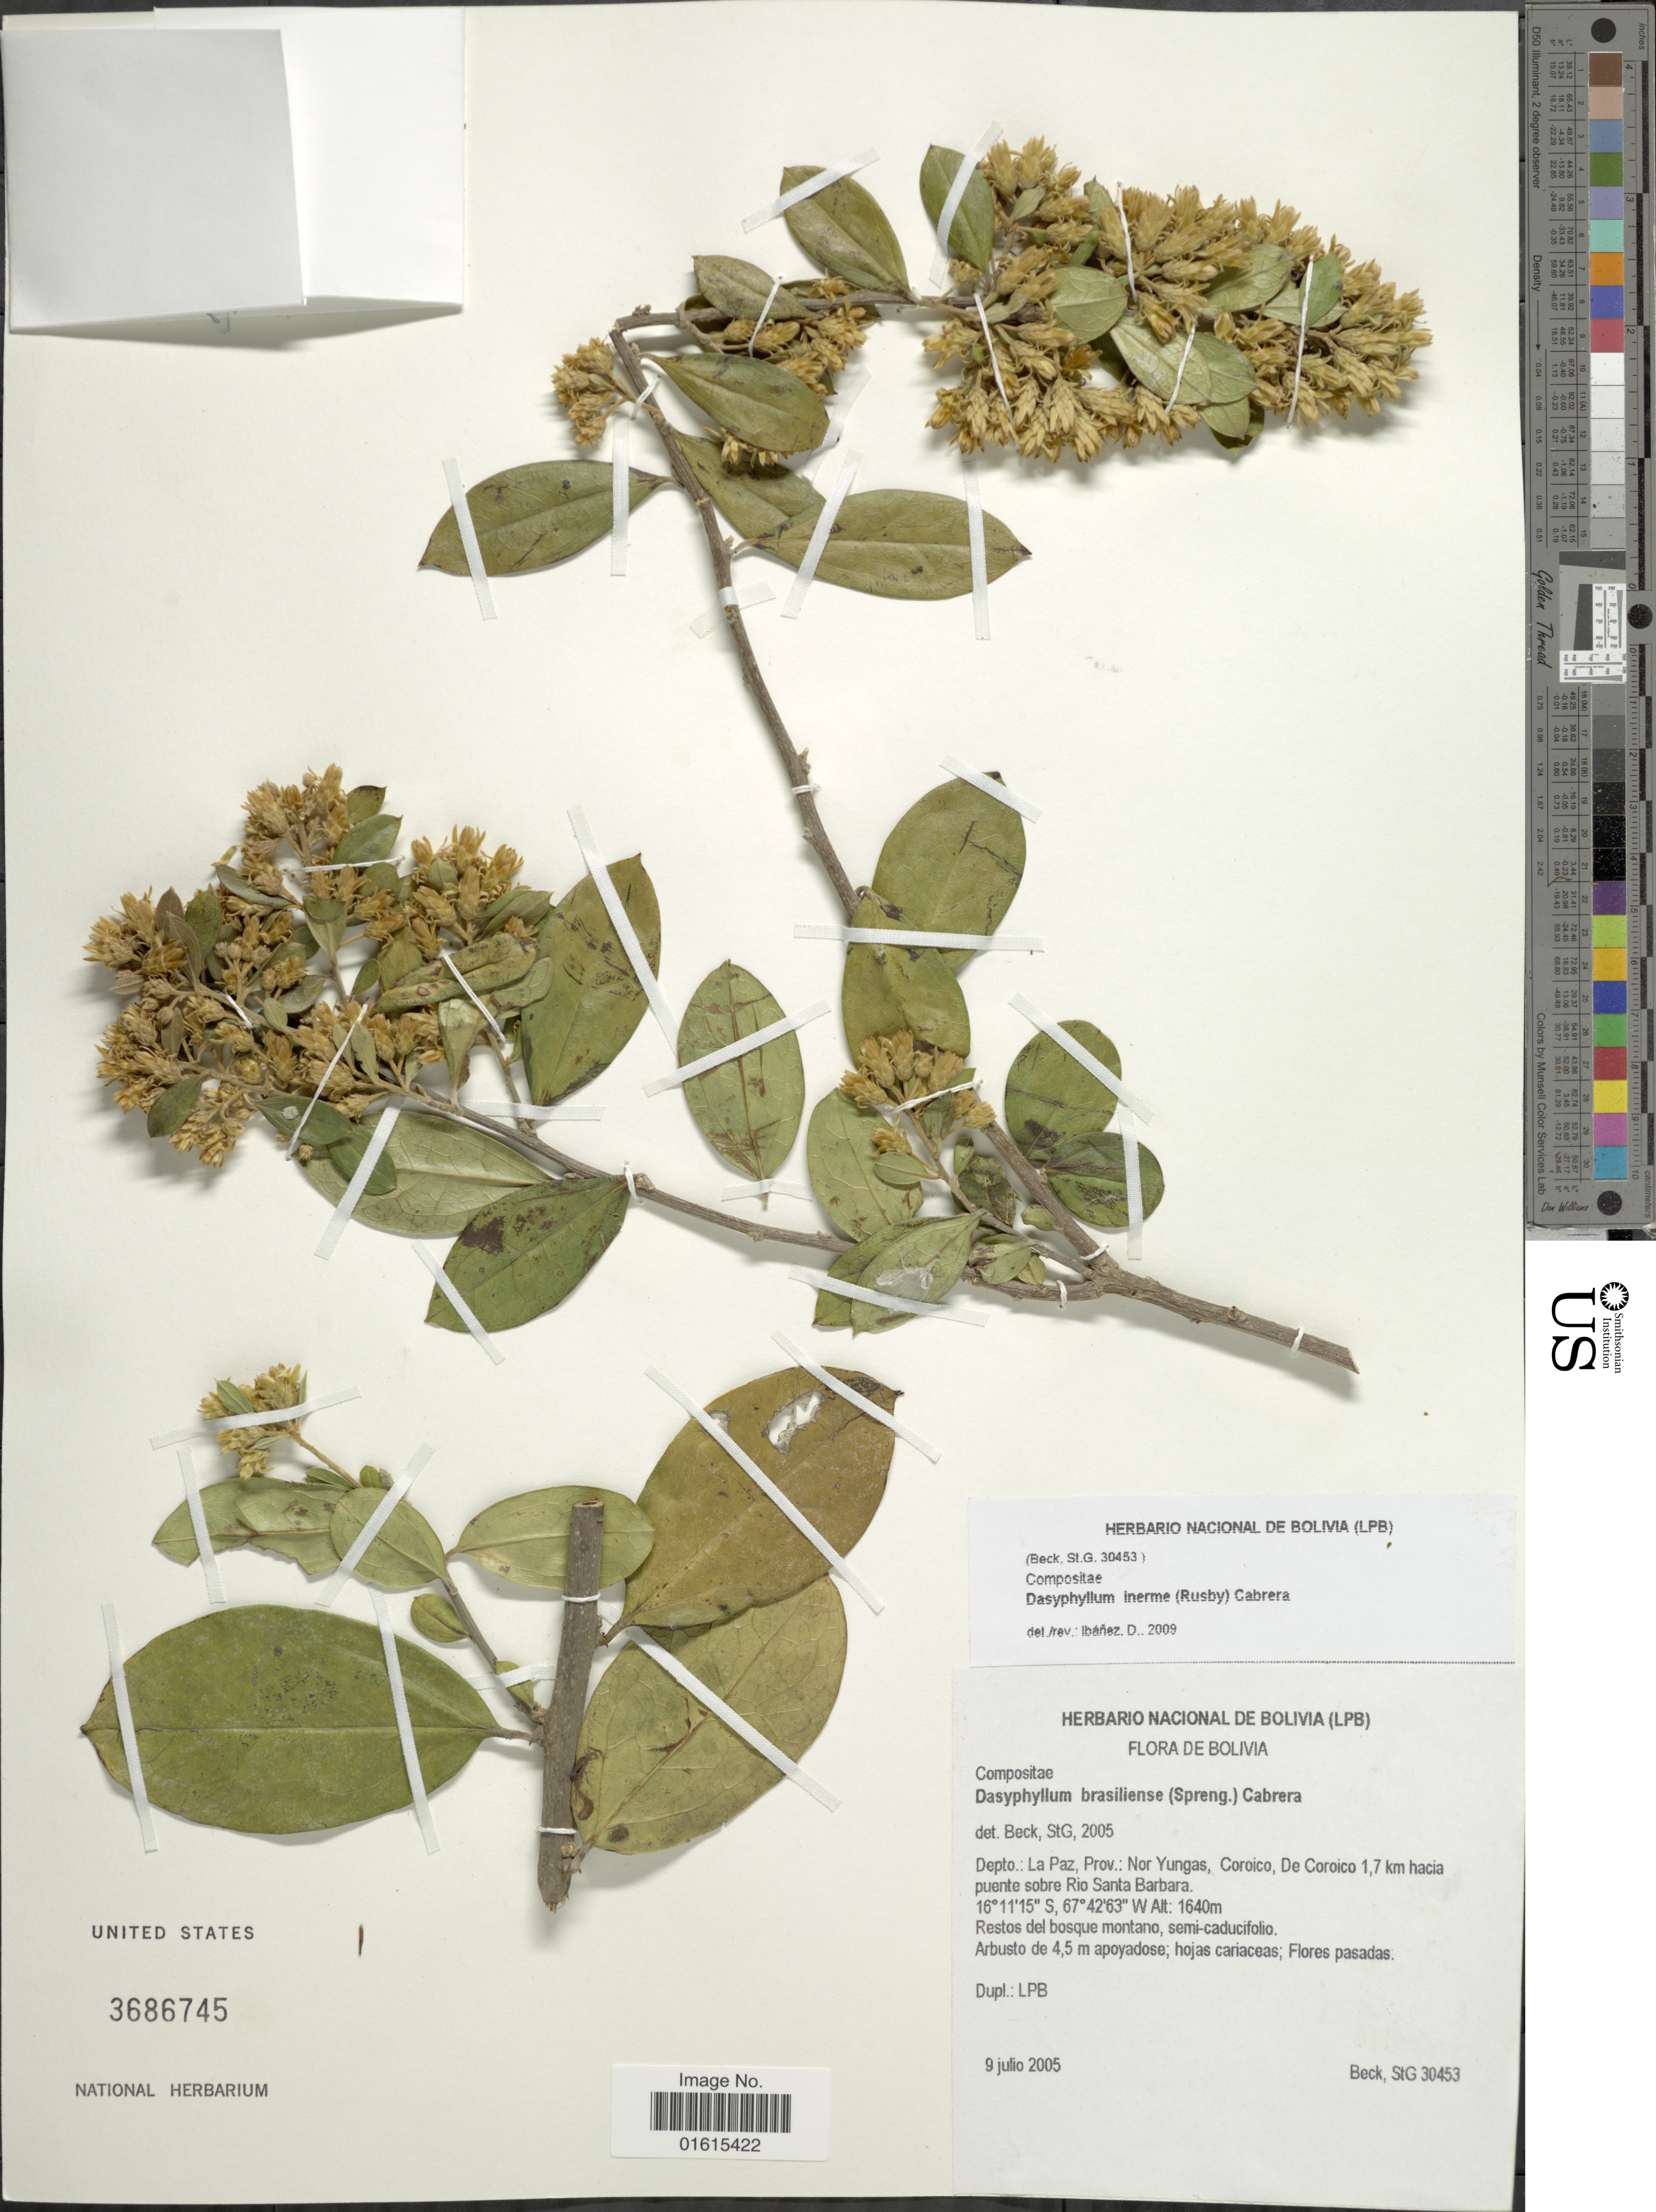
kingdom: Plantae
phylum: Tracheophyta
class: Magnoliopsida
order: Asterales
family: Asteraceae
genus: Dasyphyllum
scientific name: Dasyphyllum inerme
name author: (Rusby) Cabrera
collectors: S. G. Beck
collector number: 30453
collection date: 2005-07-09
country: Bolivia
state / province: La Paz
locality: Depto. La Paz, Prov. Nor Yungas, Coroico, De Coroico 1.7 km hacia puente sobre Rio Santa Barbara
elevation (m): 1640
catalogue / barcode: US 3686745